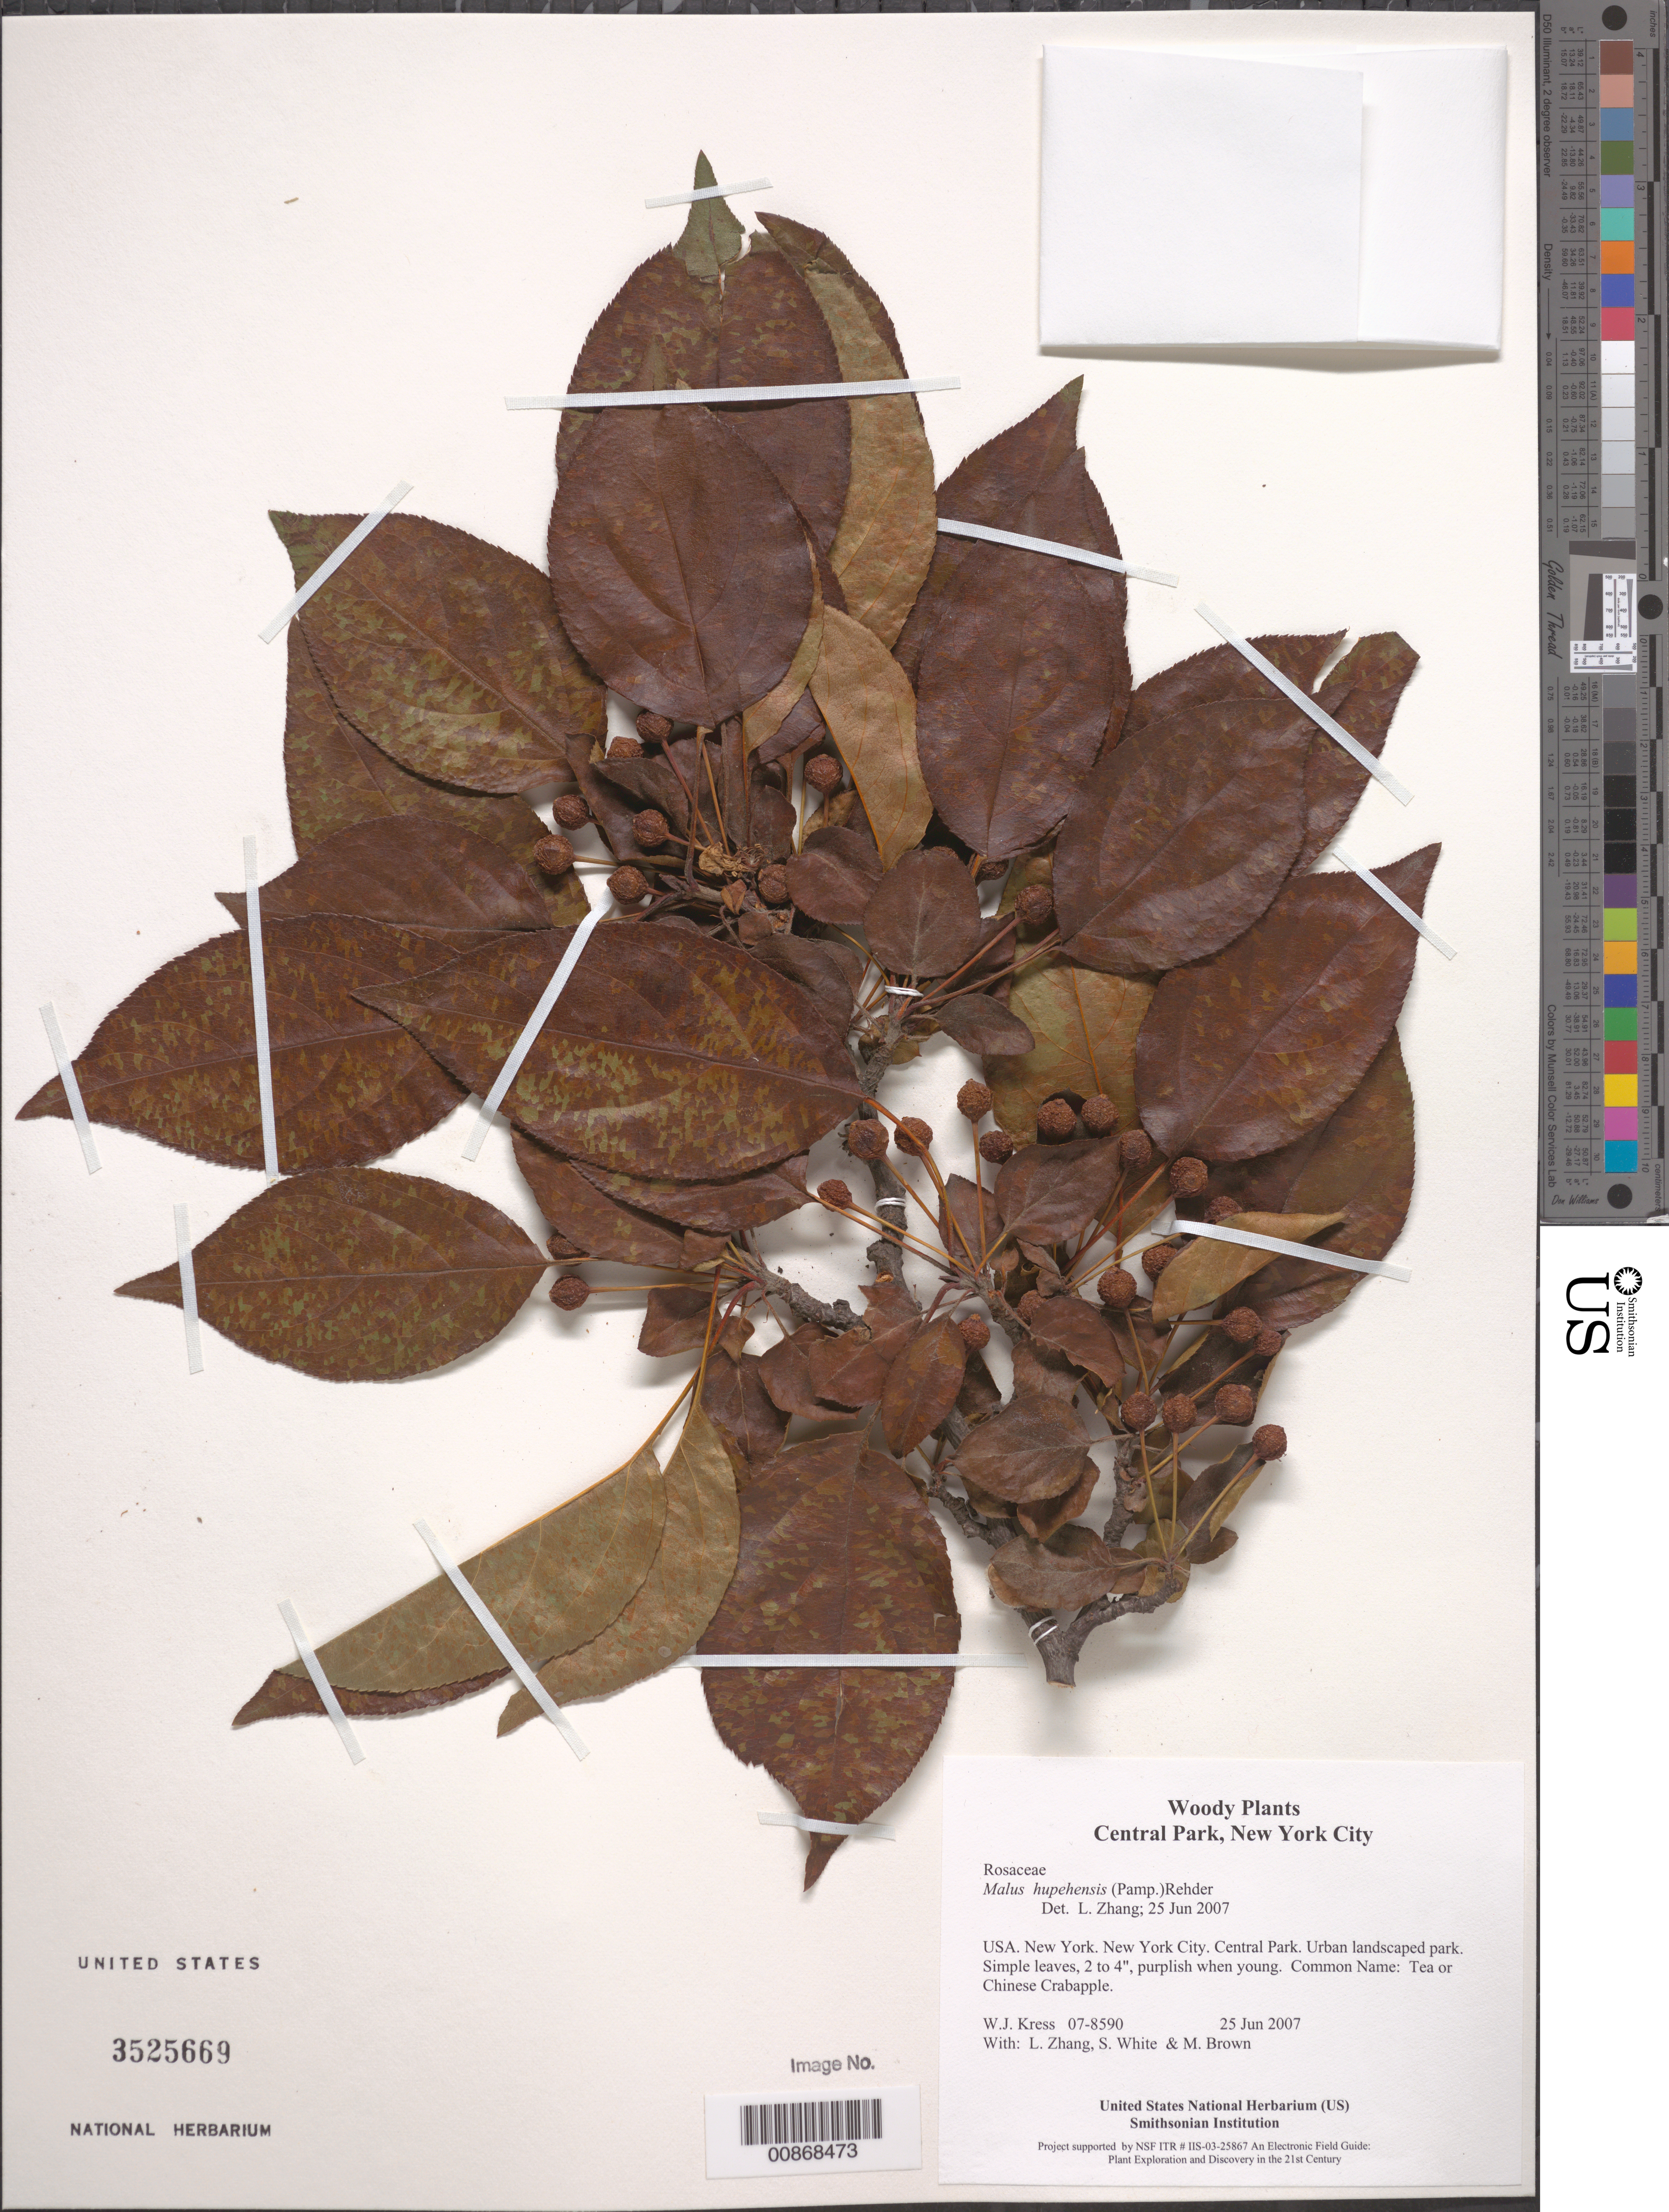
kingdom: Plantae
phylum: Tracheophyta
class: Magnoliopsida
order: Rosales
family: Rosaceae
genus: Malus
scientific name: Malus hupehensis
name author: (Pamp.) Rehder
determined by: Zhang, L. B.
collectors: W. J. Kress, L. B. Zhang, S. White & M. Brown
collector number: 07-8590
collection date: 2007-06-25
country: United States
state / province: New York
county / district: New York City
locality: Central Park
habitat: Urban landscaped park.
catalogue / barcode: US 3525669